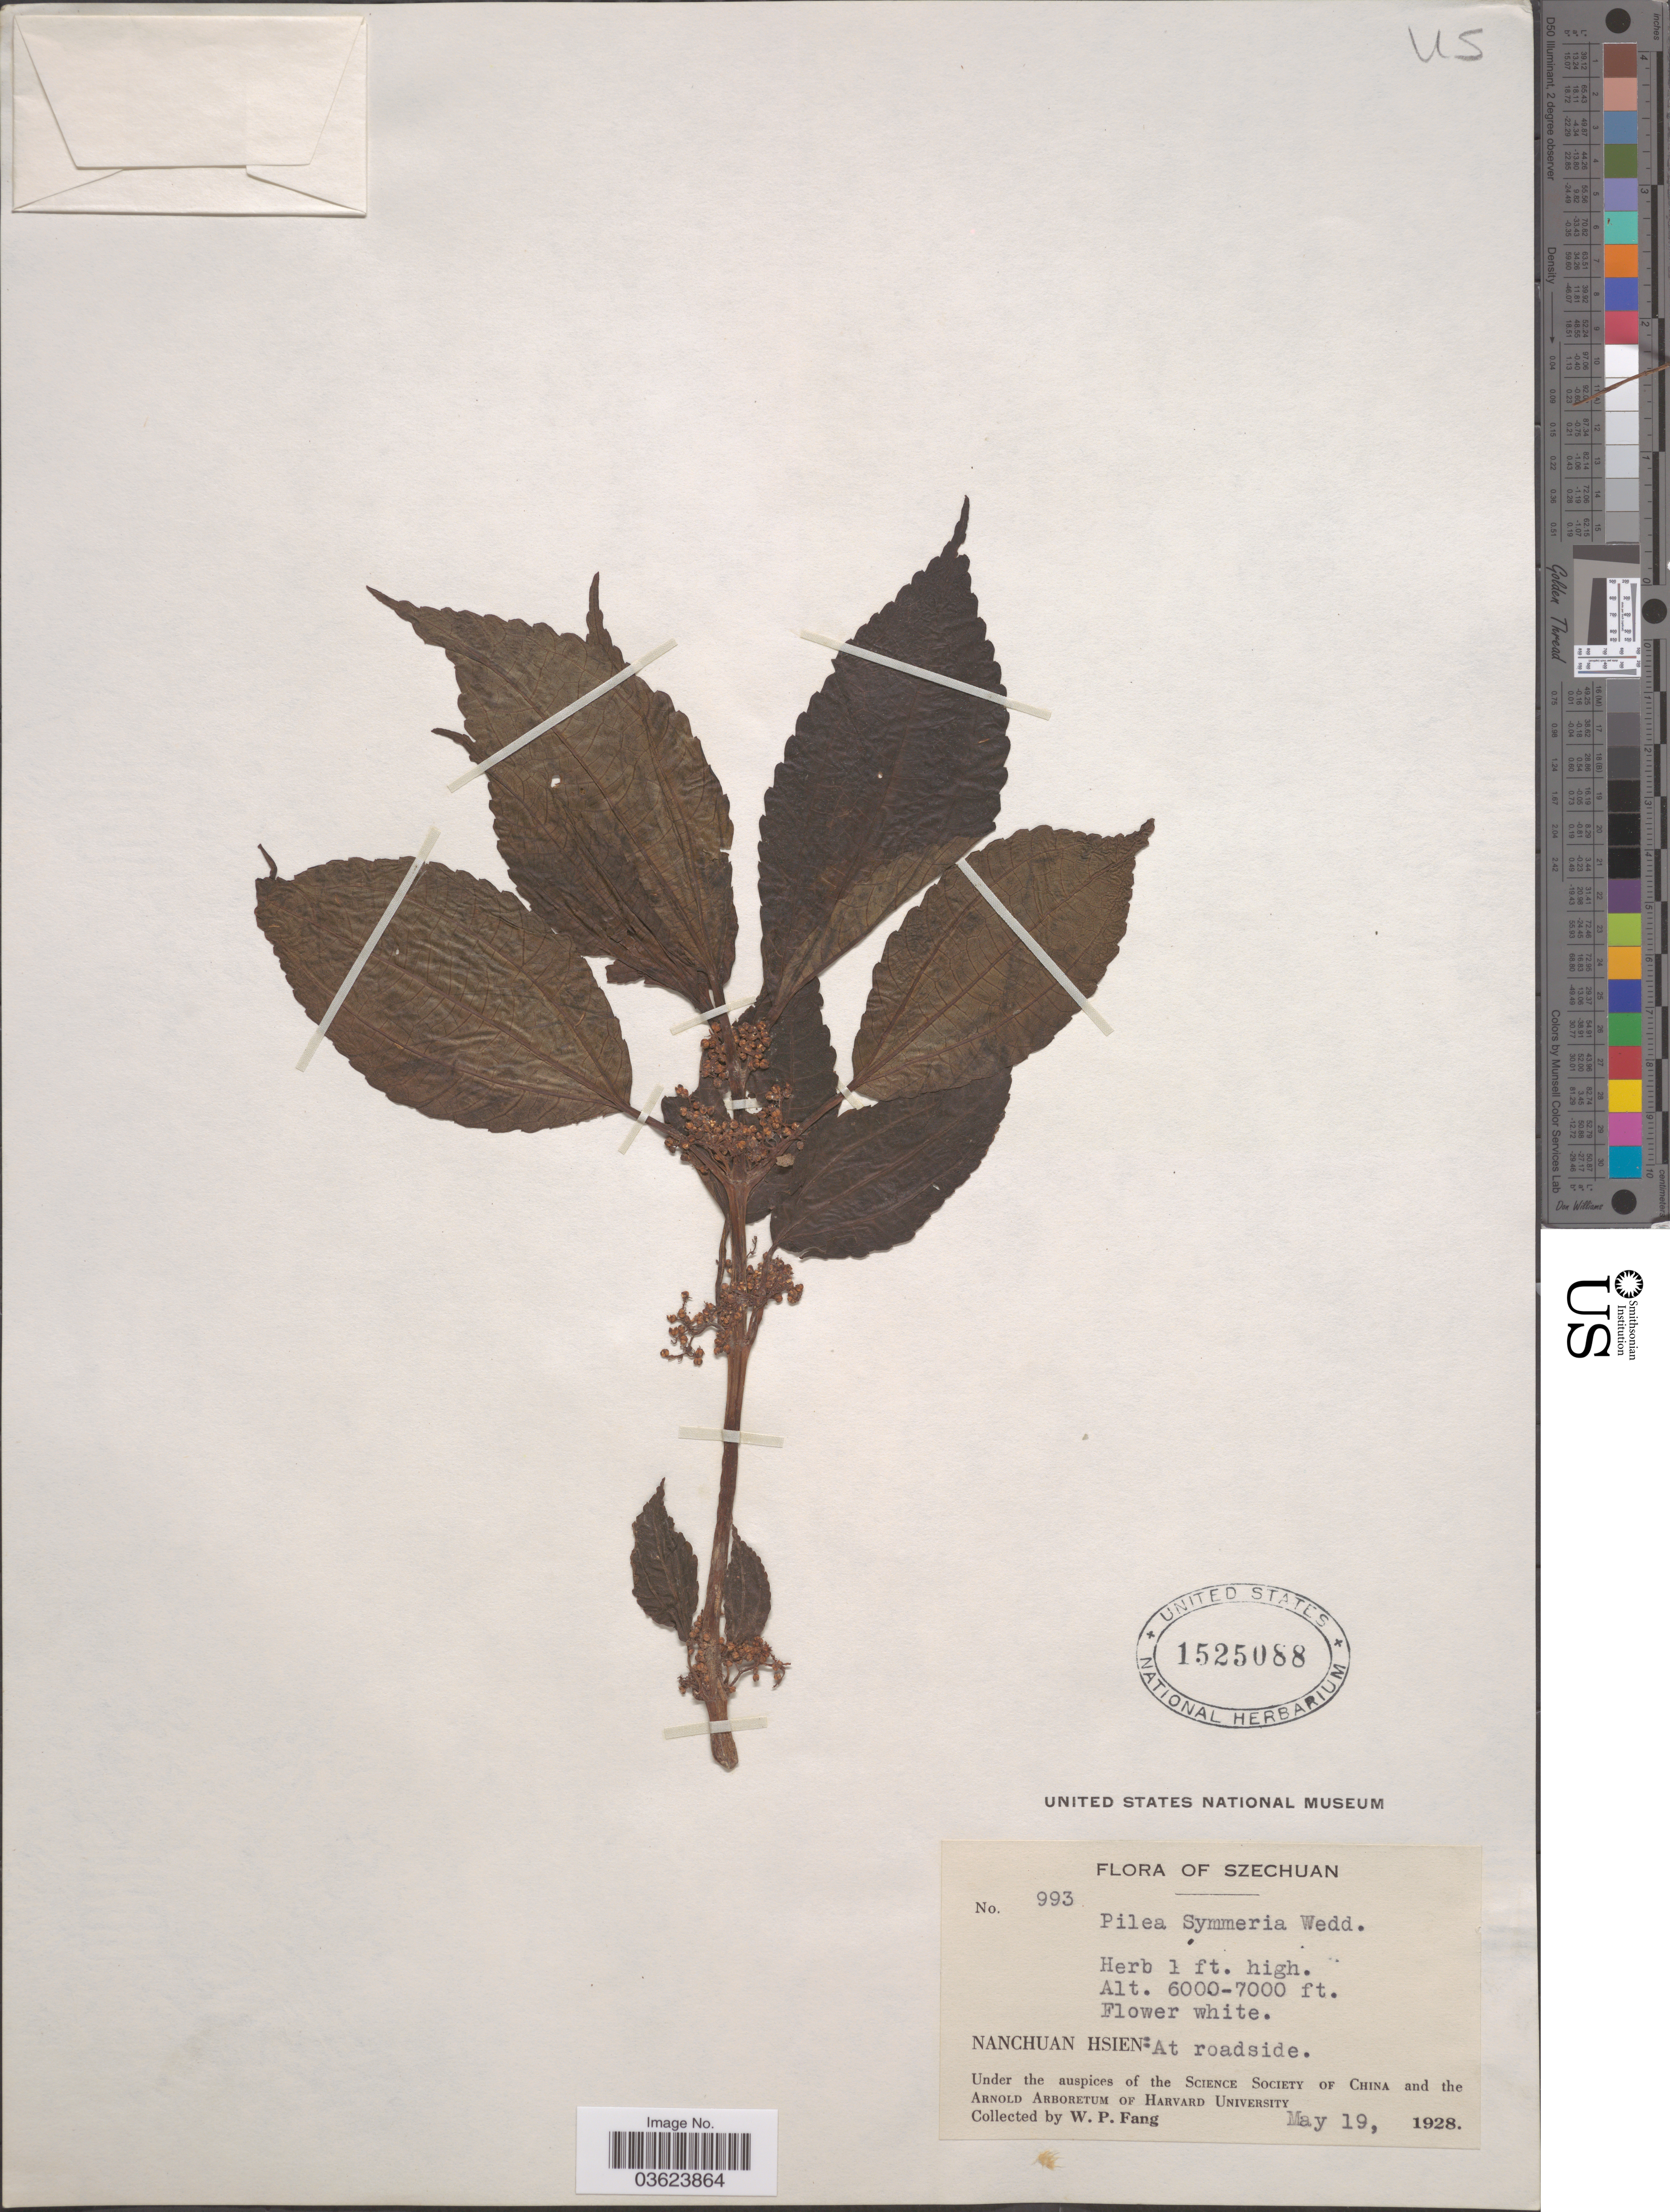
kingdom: Plantae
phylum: Tracheophyta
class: Magnoliopsida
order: Rosales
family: Urticaceae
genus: Pilea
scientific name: Pilea symmeria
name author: Wedd.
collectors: W. P. Fang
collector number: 993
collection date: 1928-05-19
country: China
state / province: Sichuan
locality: Szechuan. Nanchuan Hsien: At roadside.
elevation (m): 1829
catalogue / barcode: US 1525088